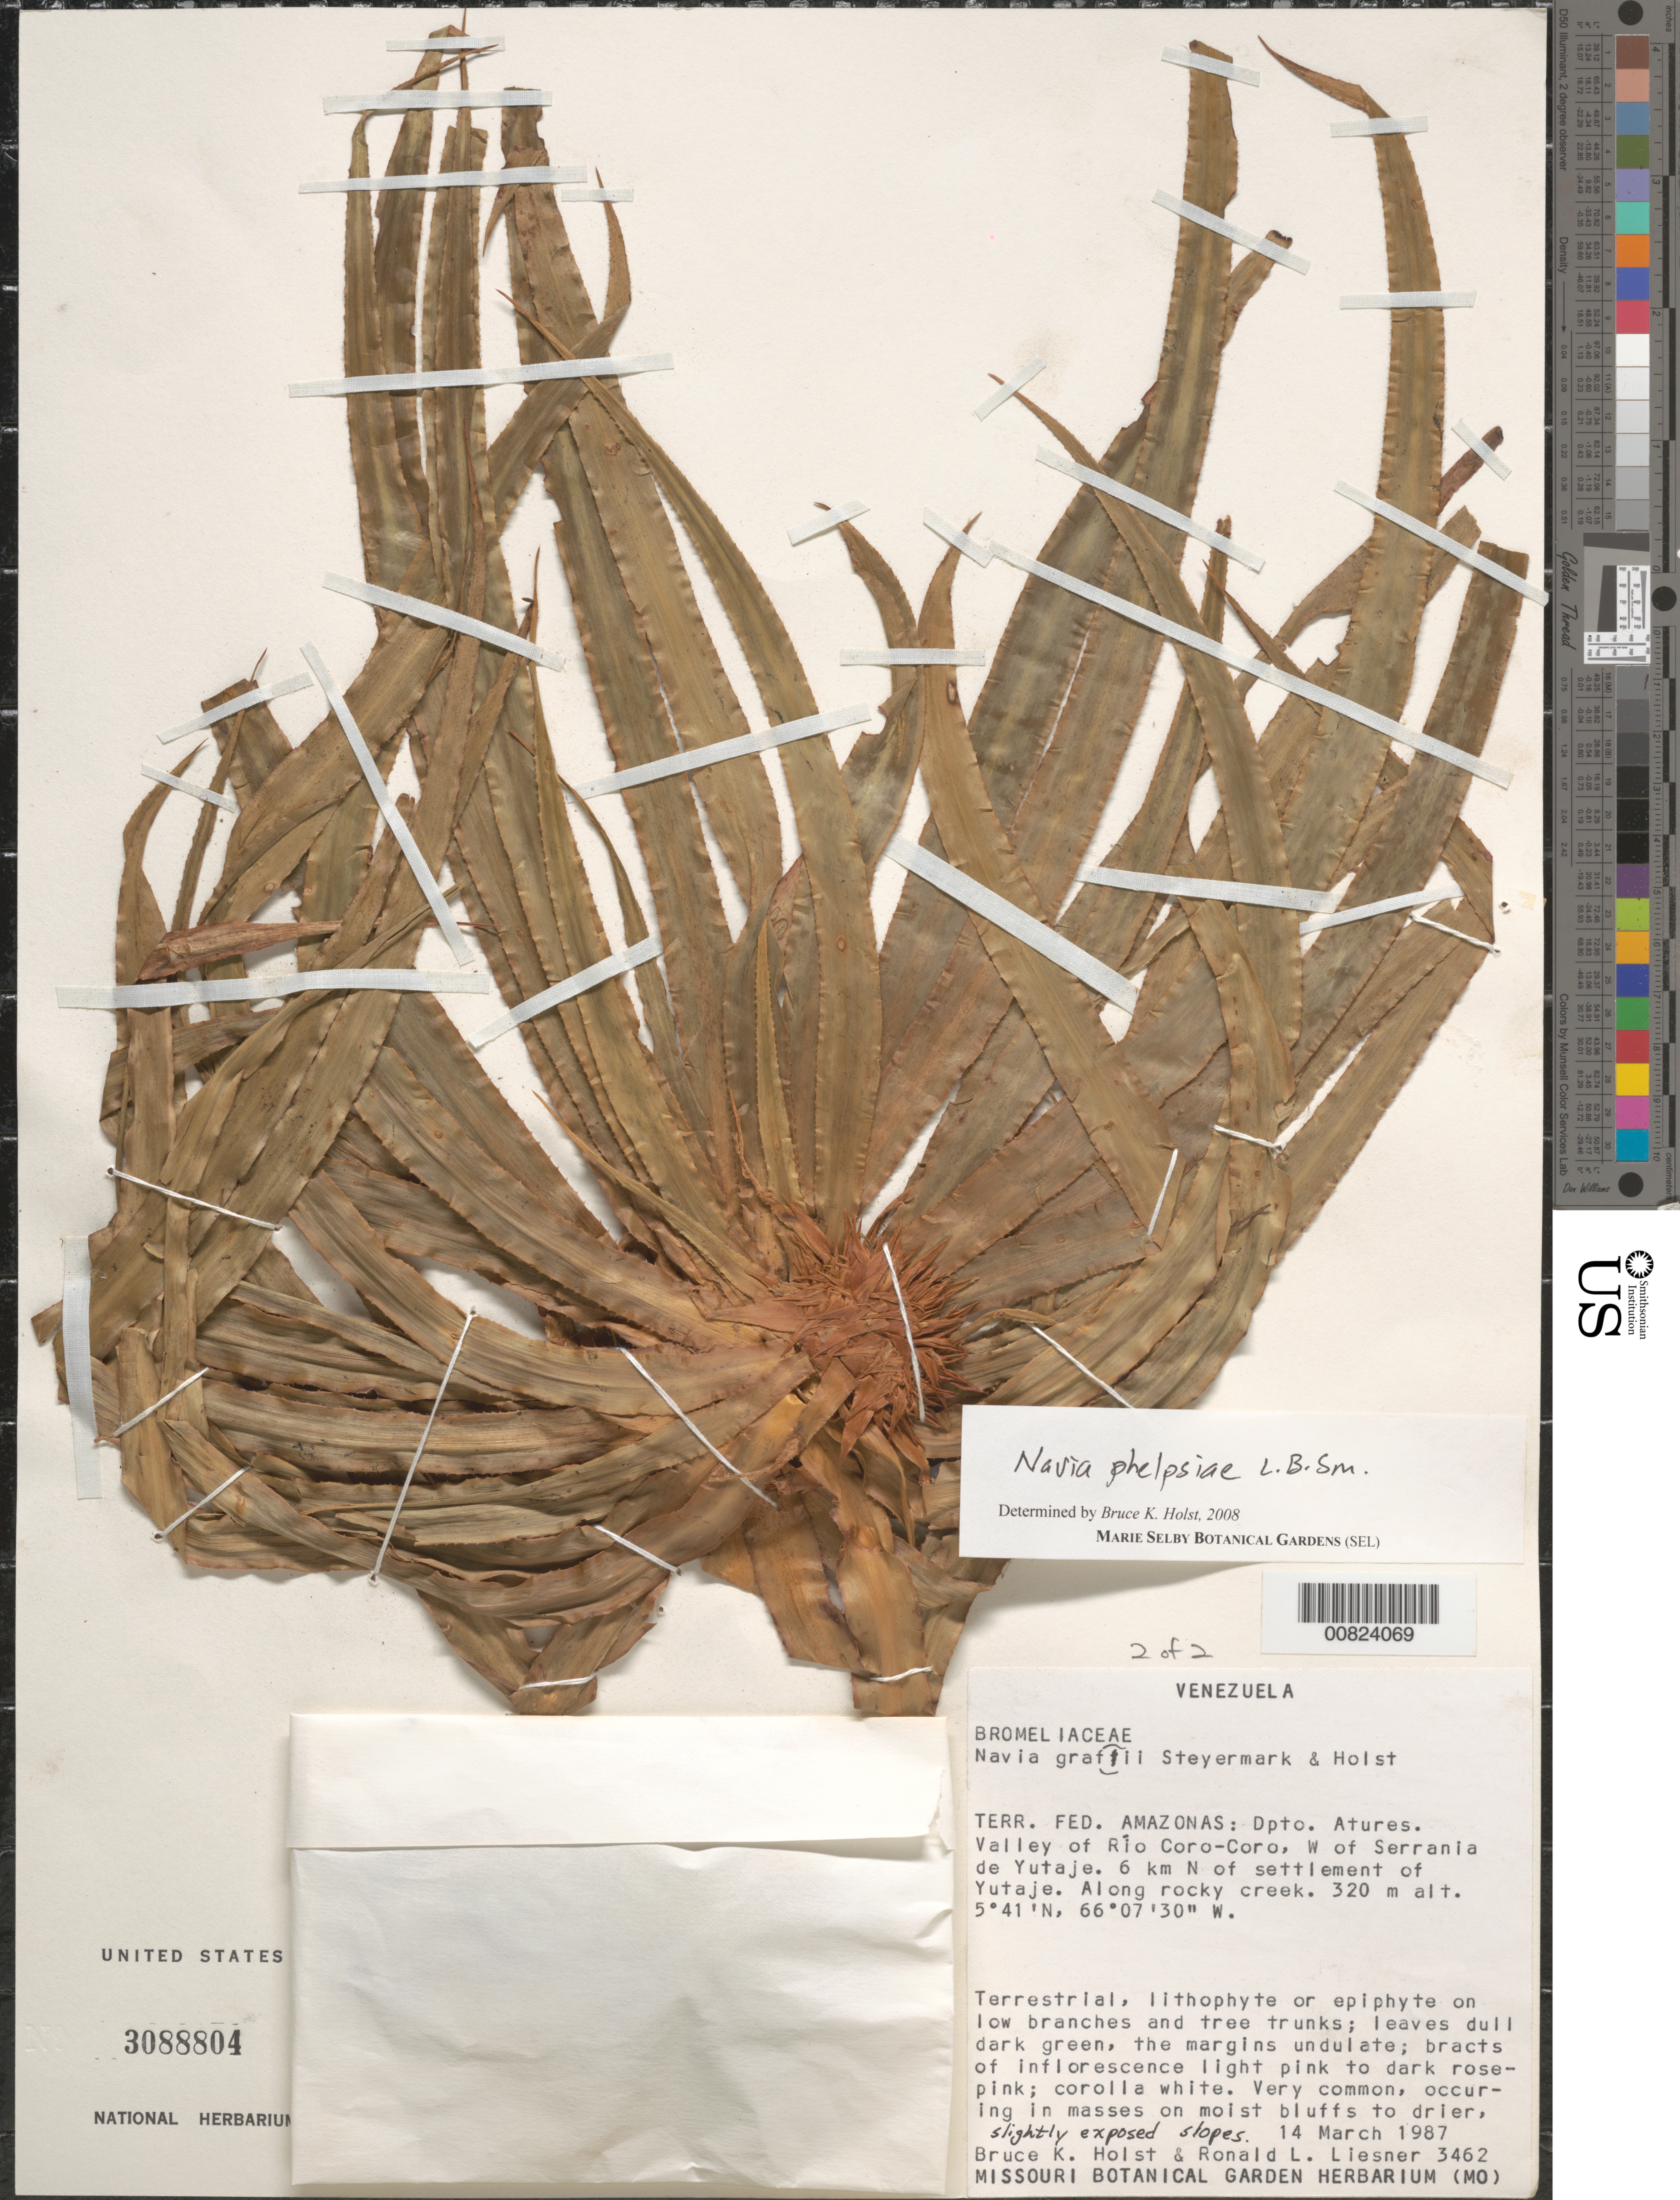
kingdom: Plantae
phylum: Tracheophyta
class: Liliopsida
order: Poales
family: Bromeliaceae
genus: Navia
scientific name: Navia phelpsiae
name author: L.B. Sm.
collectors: B. Holst & R. L. Liesner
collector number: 3462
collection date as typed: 14-Mar-87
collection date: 1987-03-14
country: Venezuela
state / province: Amazonas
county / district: Atures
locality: Río Coro-Coro valley, W of Serrania de Yutajé, 6 km N of Yutajé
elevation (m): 320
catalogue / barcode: US 3088804